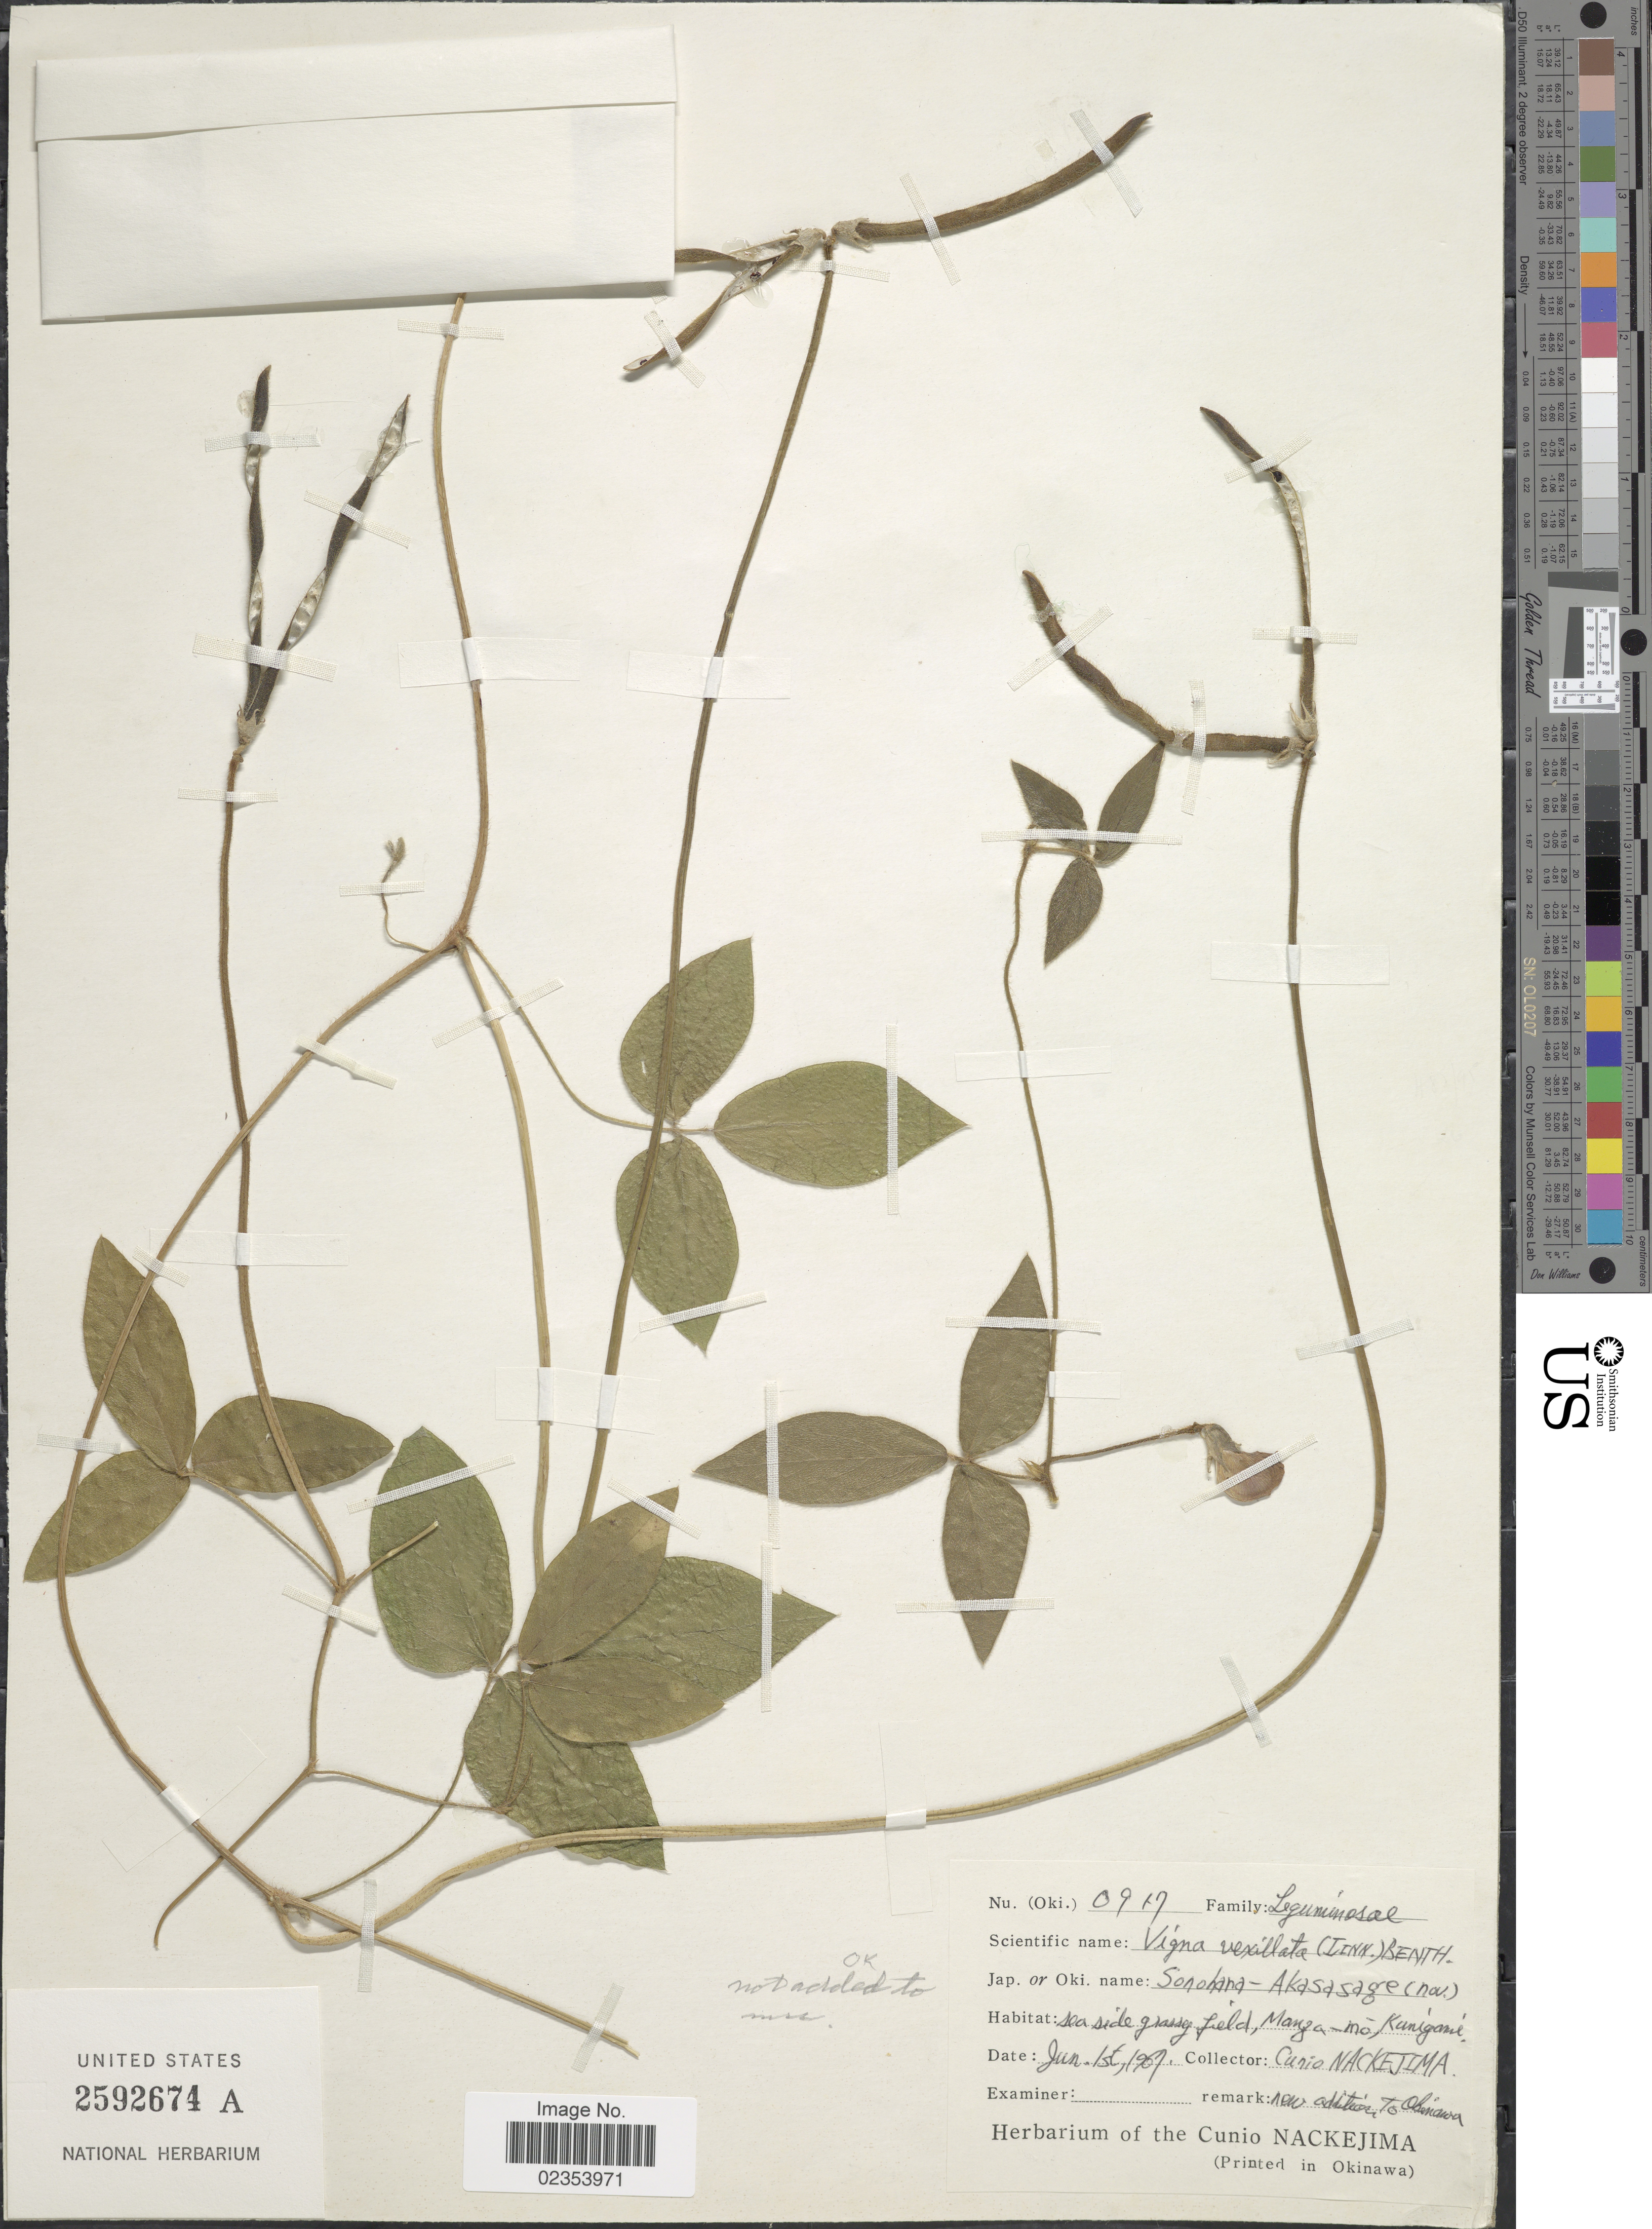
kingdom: Plantae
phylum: Tracheophyta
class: Magnoliopsida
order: Fabales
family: Fabaceae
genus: Vigna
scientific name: Vigna vexillata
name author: (L.) A. Rich.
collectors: C. Nackejima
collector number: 0917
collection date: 1967-06-01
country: Japan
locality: Manza-mo, Kunigami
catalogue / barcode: US 2592674A